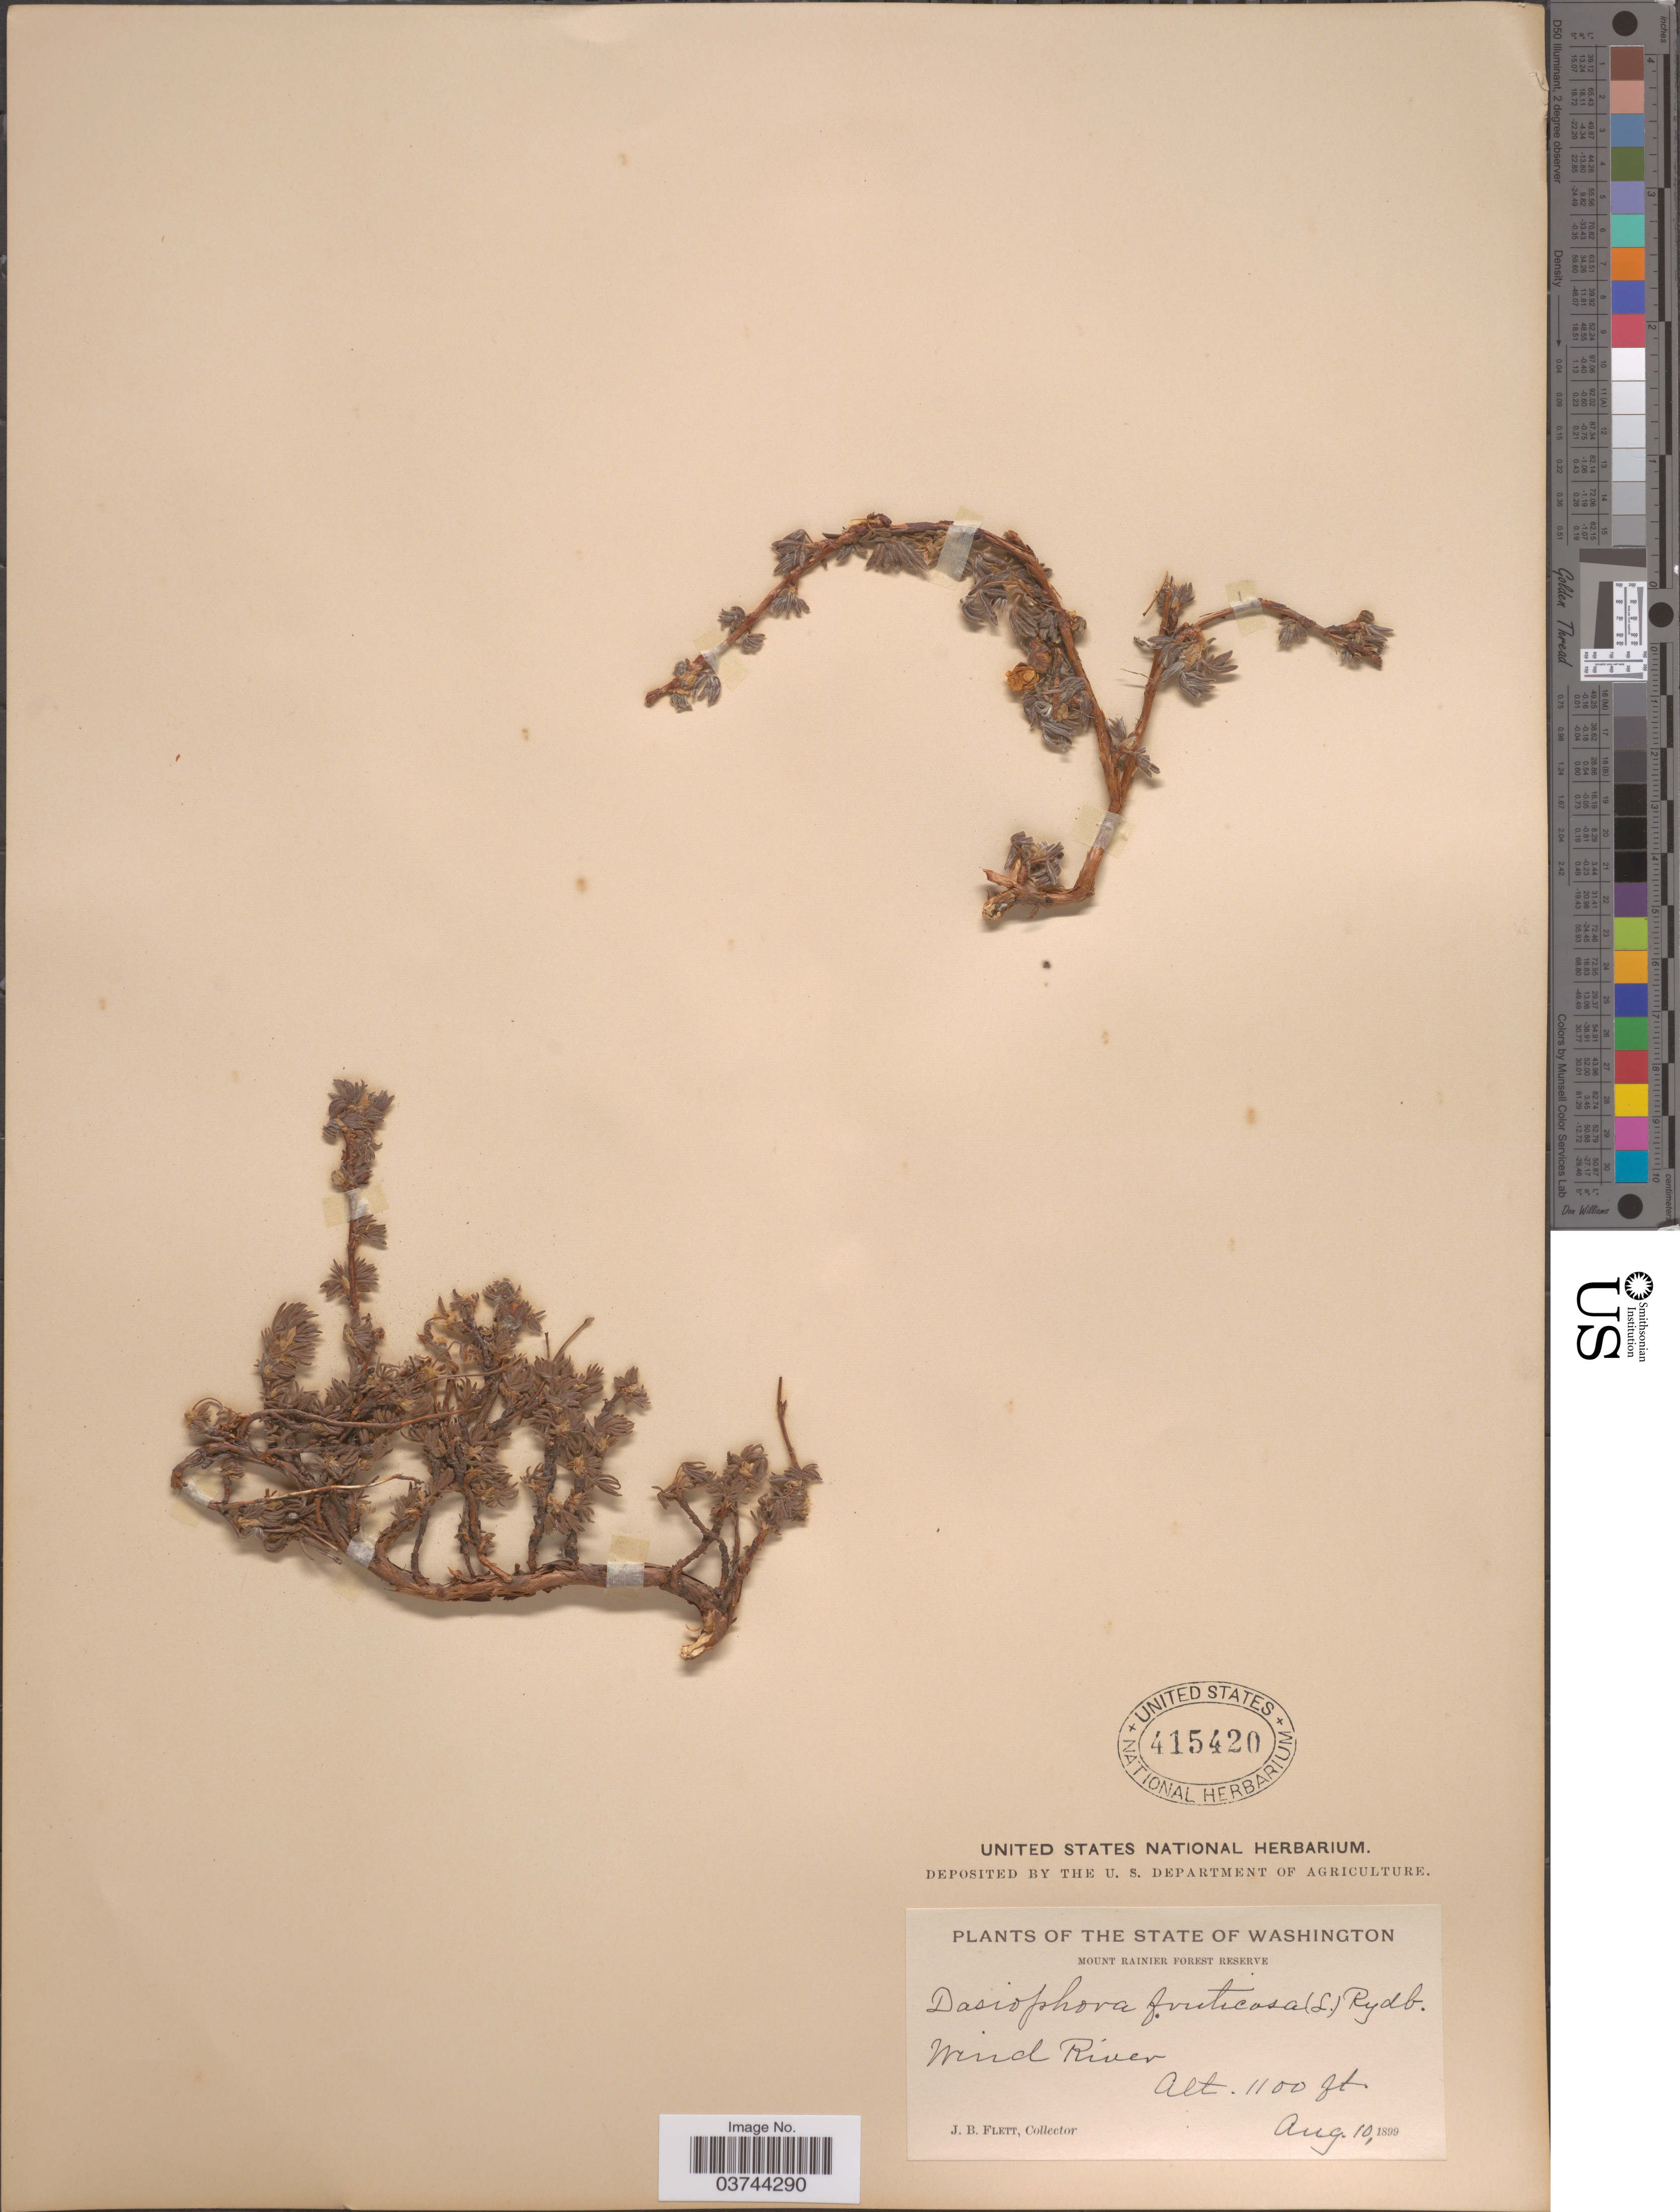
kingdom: Plantae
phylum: Tracheophyta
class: Magnoliopsida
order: Rosales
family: Rosaceae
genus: Dasiphora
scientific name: Dasiphora fruticosa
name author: (L.) Rydb.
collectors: J. Flett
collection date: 1899-08-10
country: United States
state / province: Washington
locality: Mount Rainier Forest Reserve. Wind River.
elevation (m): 335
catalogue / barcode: US 415420